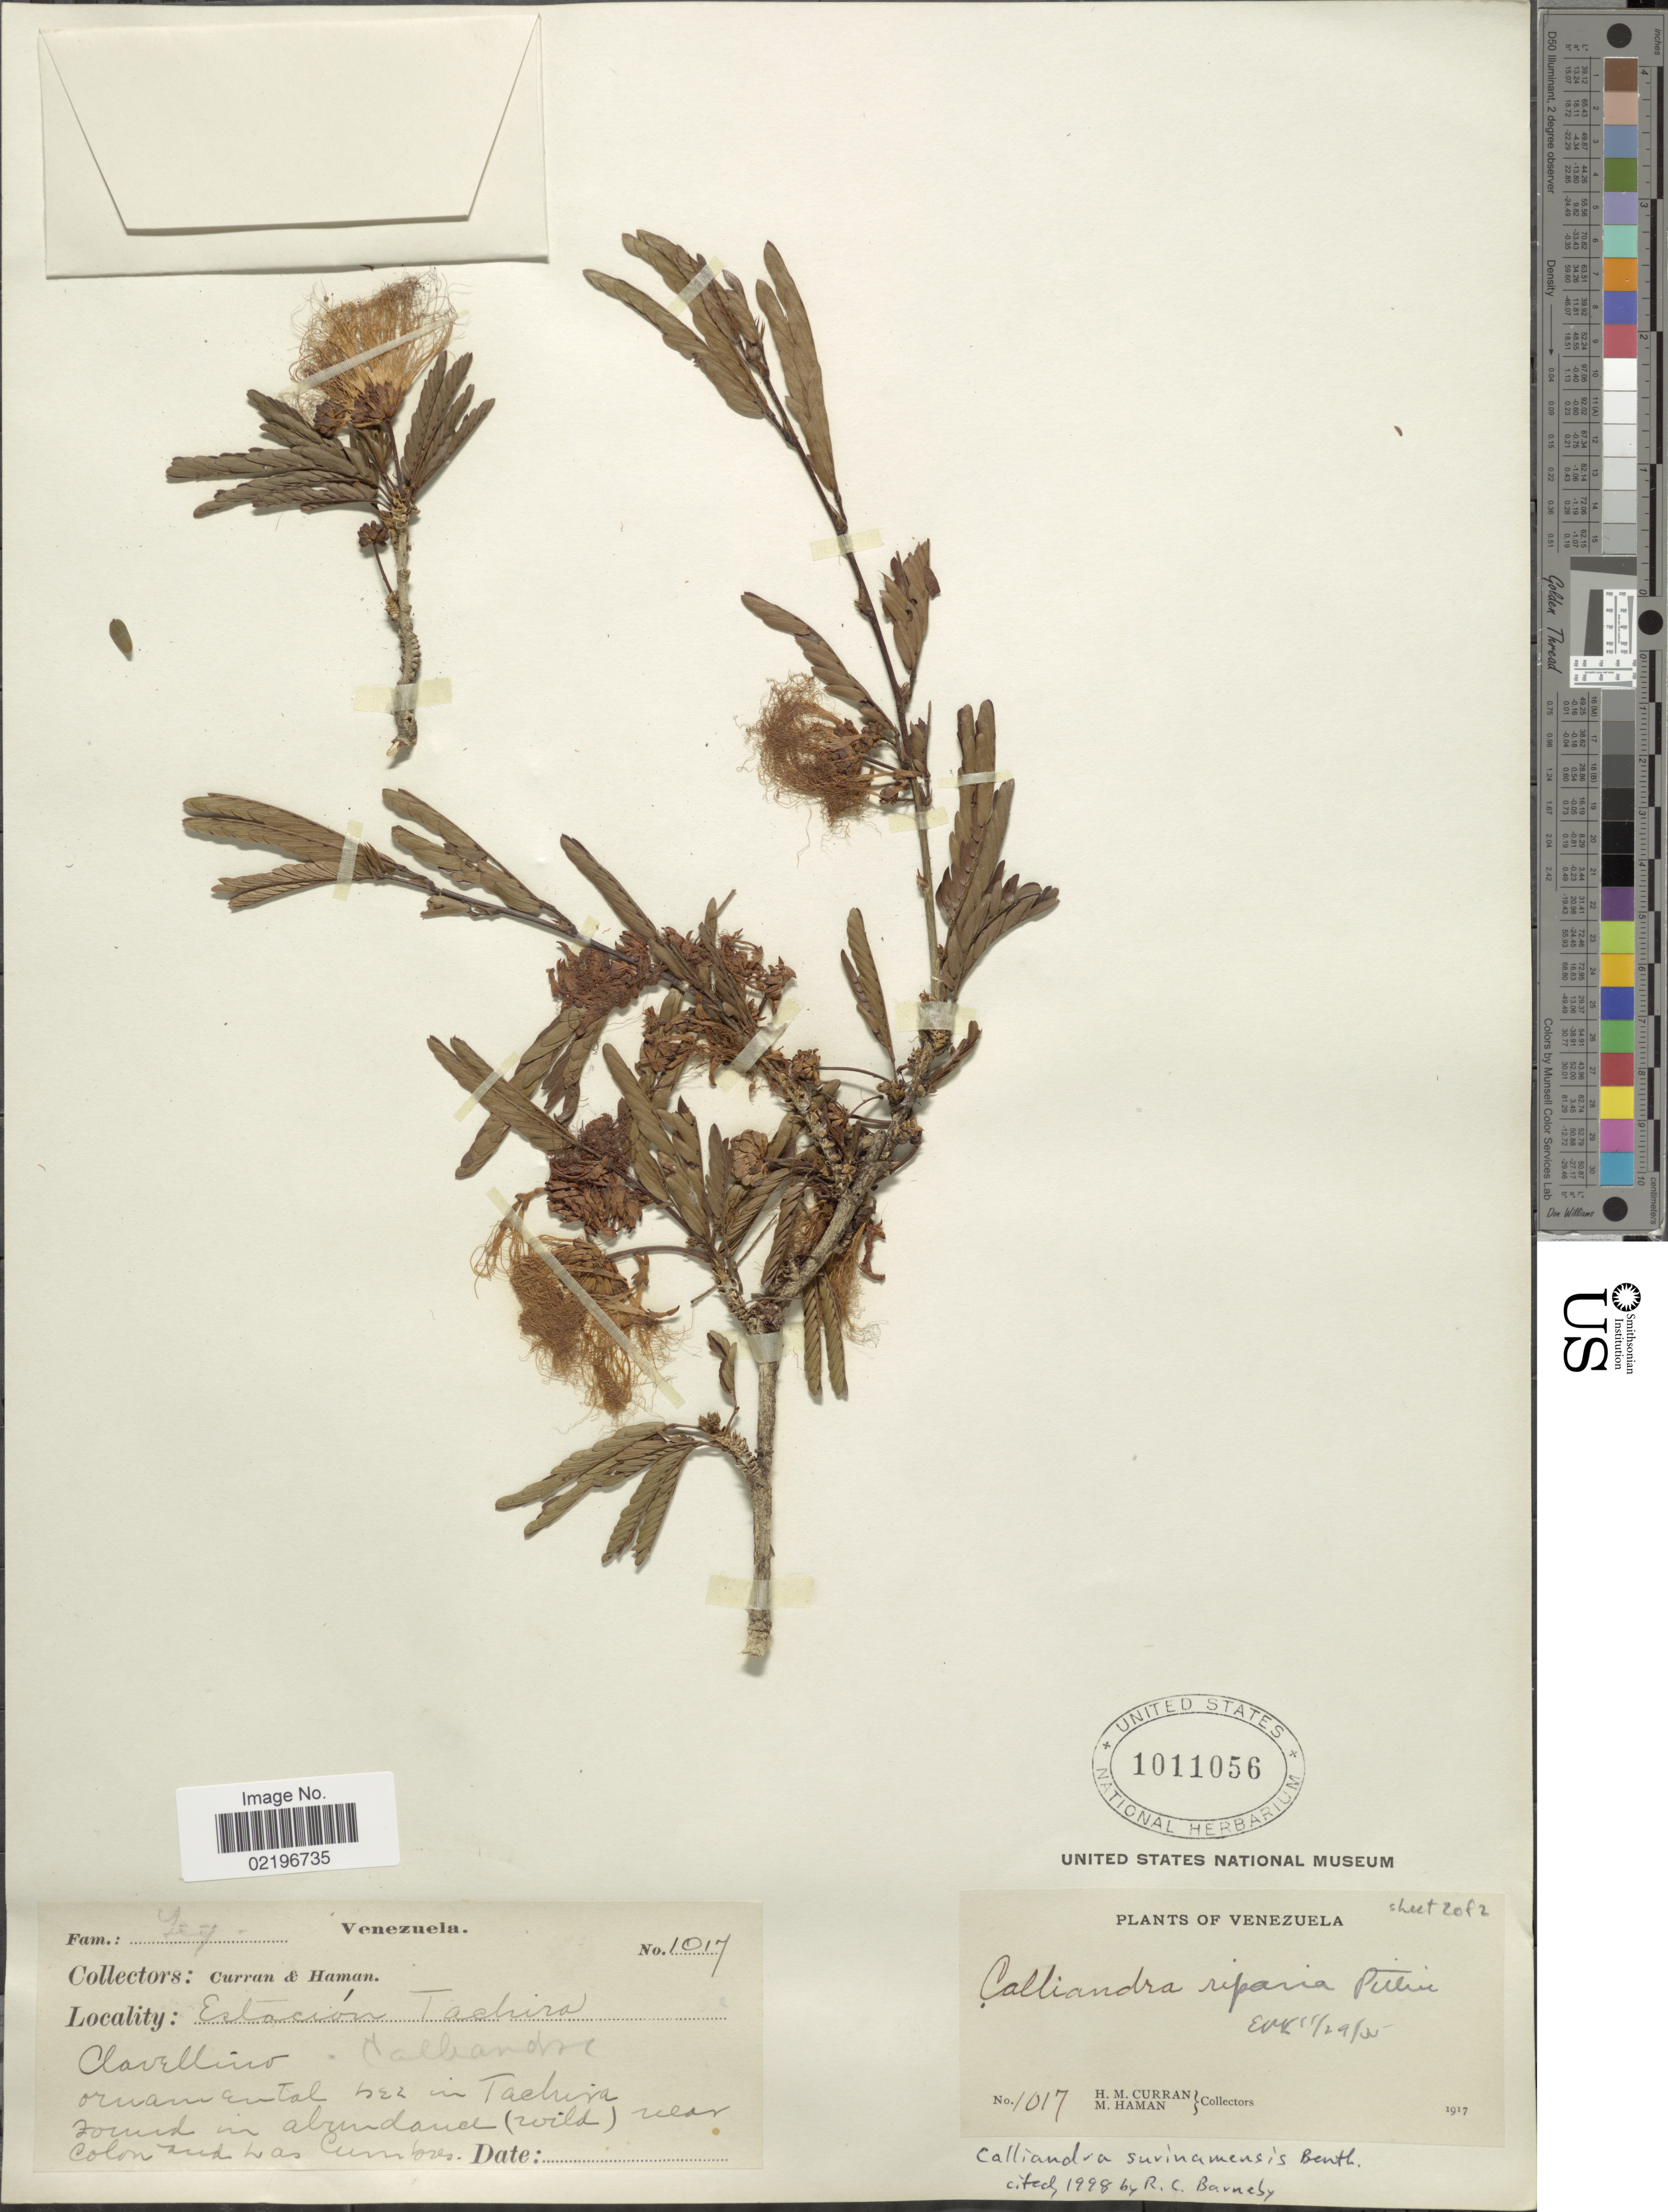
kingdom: Plantae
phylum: Tracheophyta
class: Magnoliopsida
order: Fabales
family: Fabaceae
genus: Calliandra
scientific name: Calliandra surinamensis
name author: Benth.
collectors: H. M. Curran & M. Haman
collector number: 1017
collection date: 1917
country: Venezuela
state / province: Tachira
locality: Clavellino. Found in abundance (wild) near Colon zud Las Cumbres.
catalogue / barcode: US 1011056